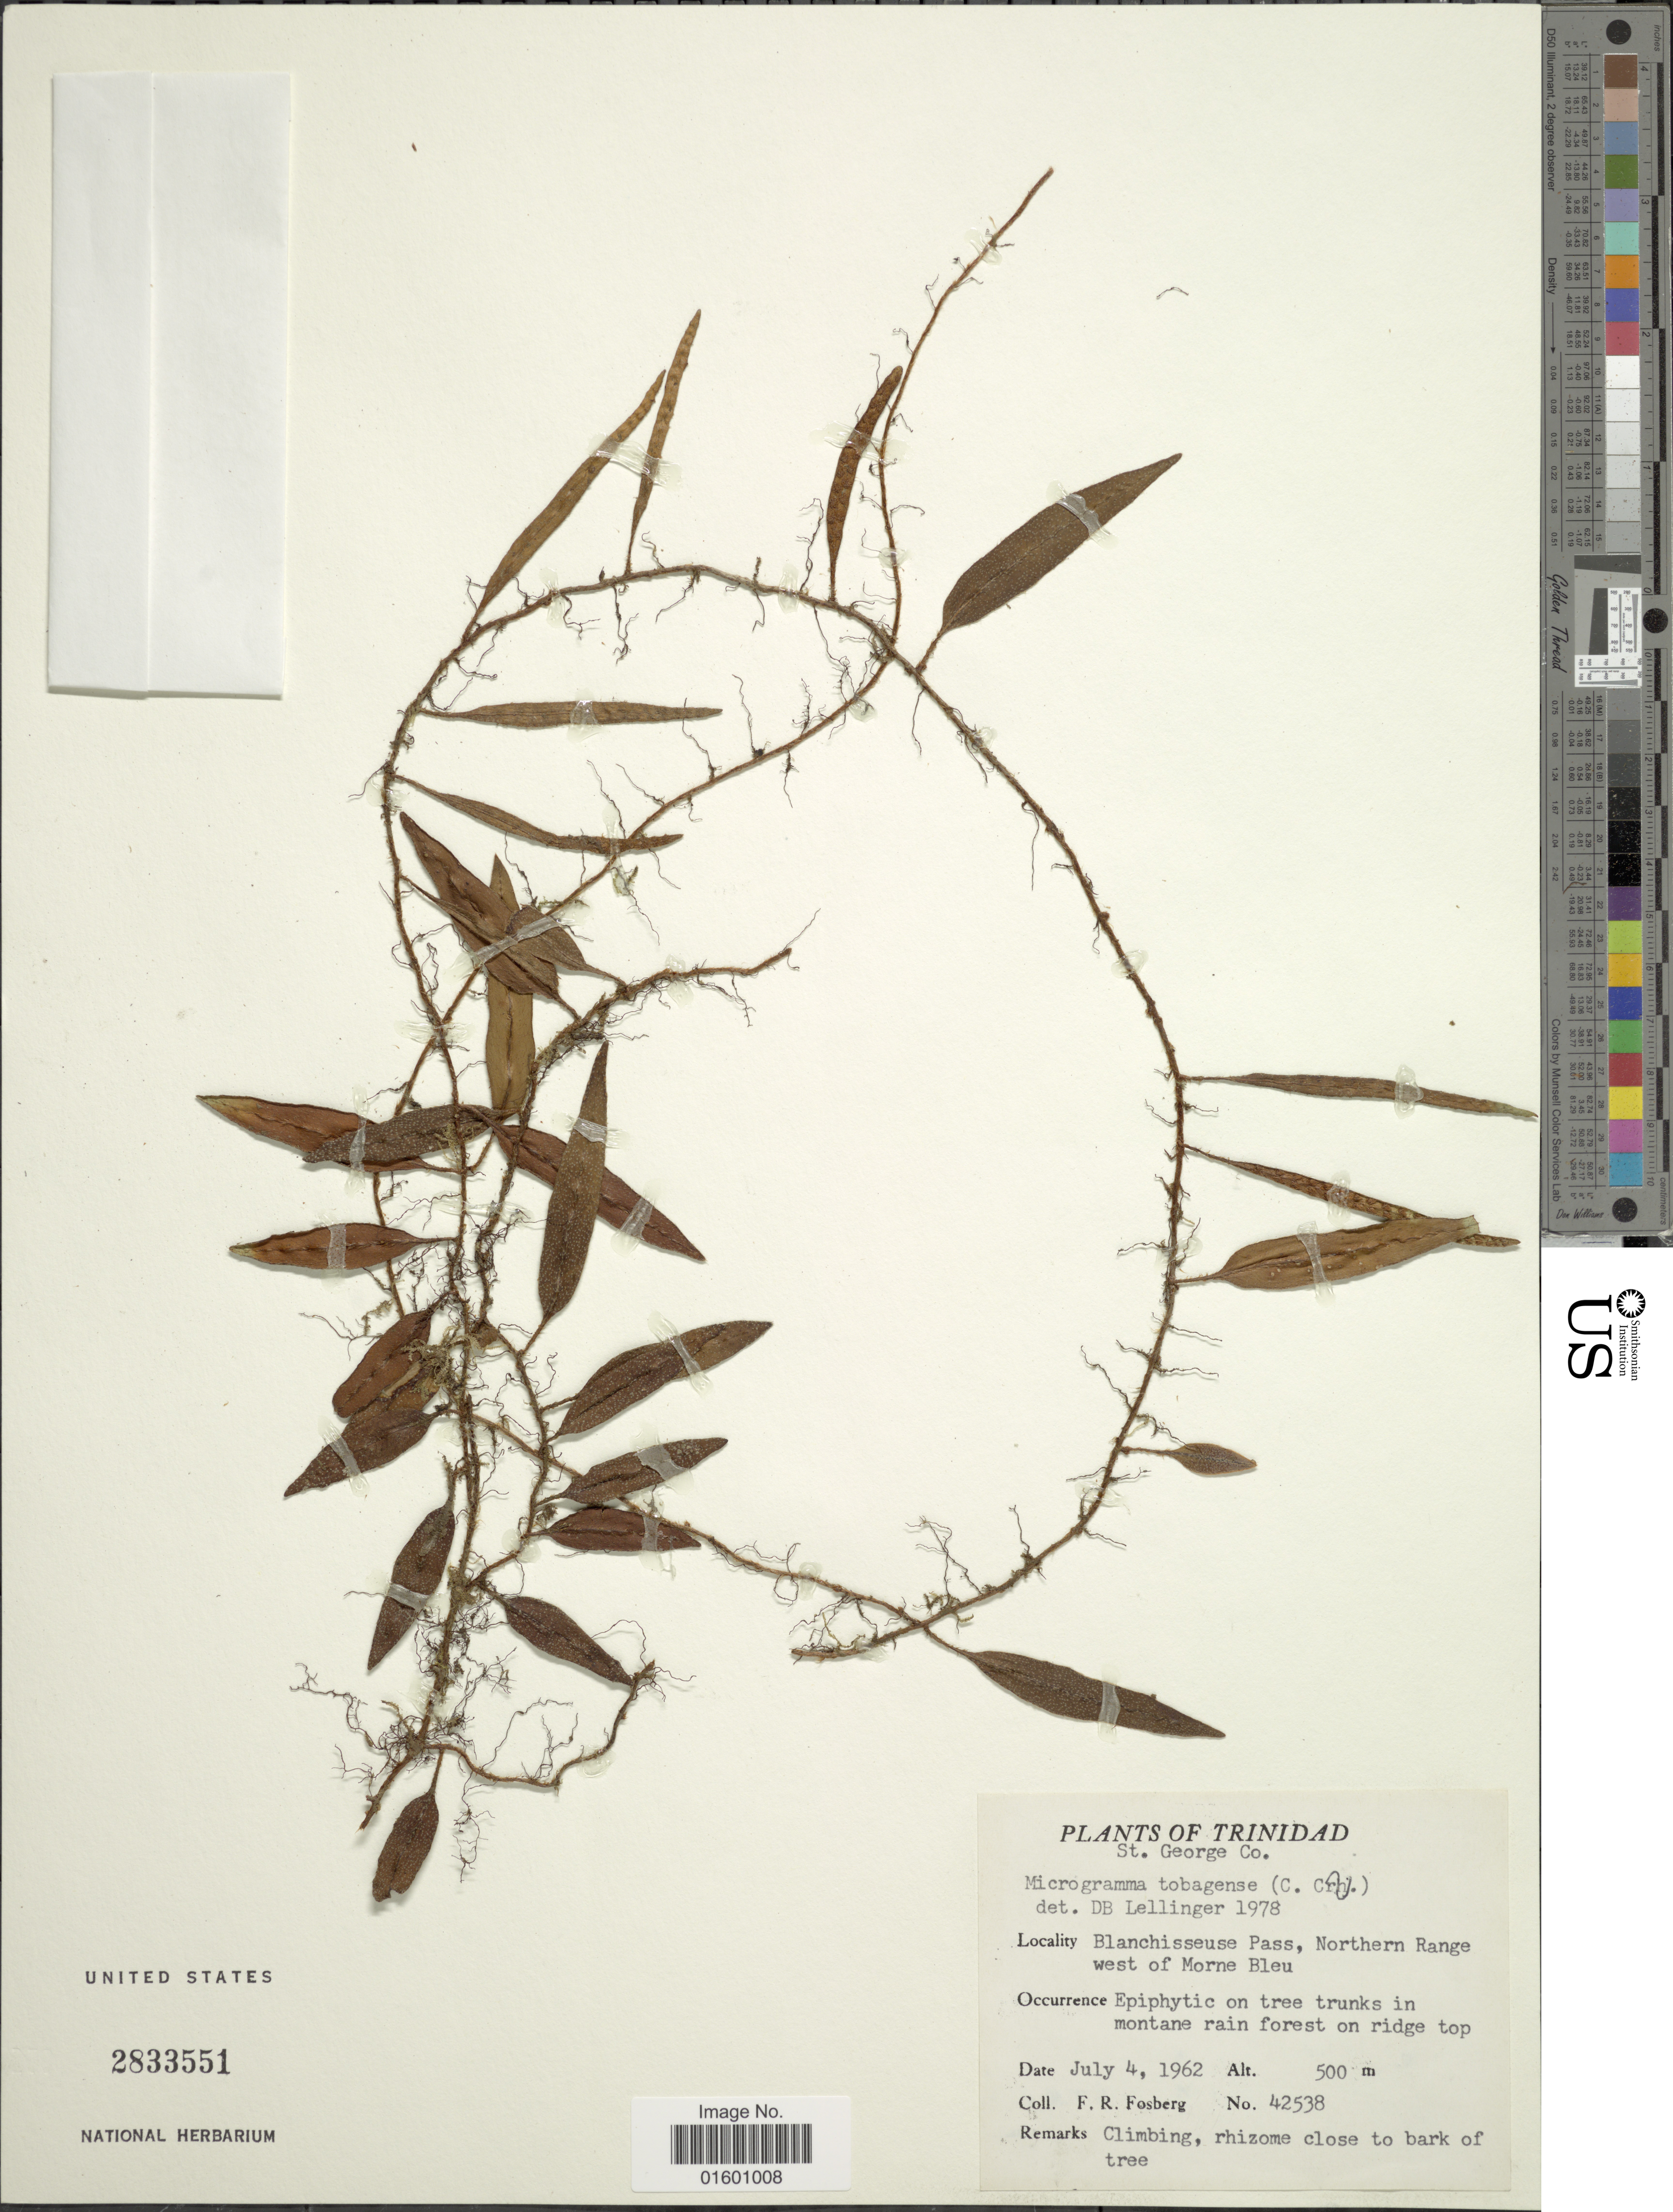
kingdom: Plantae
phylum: Tracheophyta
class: Polypodiopsida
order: Polypodiales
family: Polypodiaceae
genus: Microgramma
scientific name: Microgramma tobagensis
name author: (C. Chr.) C.D. Adams & Baksh-Com.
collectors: F. R. Fosberg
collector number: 42538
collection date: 1962-07-04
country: Trinidad and Tobago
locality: Trinidad, Blanchisseuse Pass, Northern Range west of Morne Bleu. St. George Co.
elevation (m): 500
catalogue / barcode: US 2833551